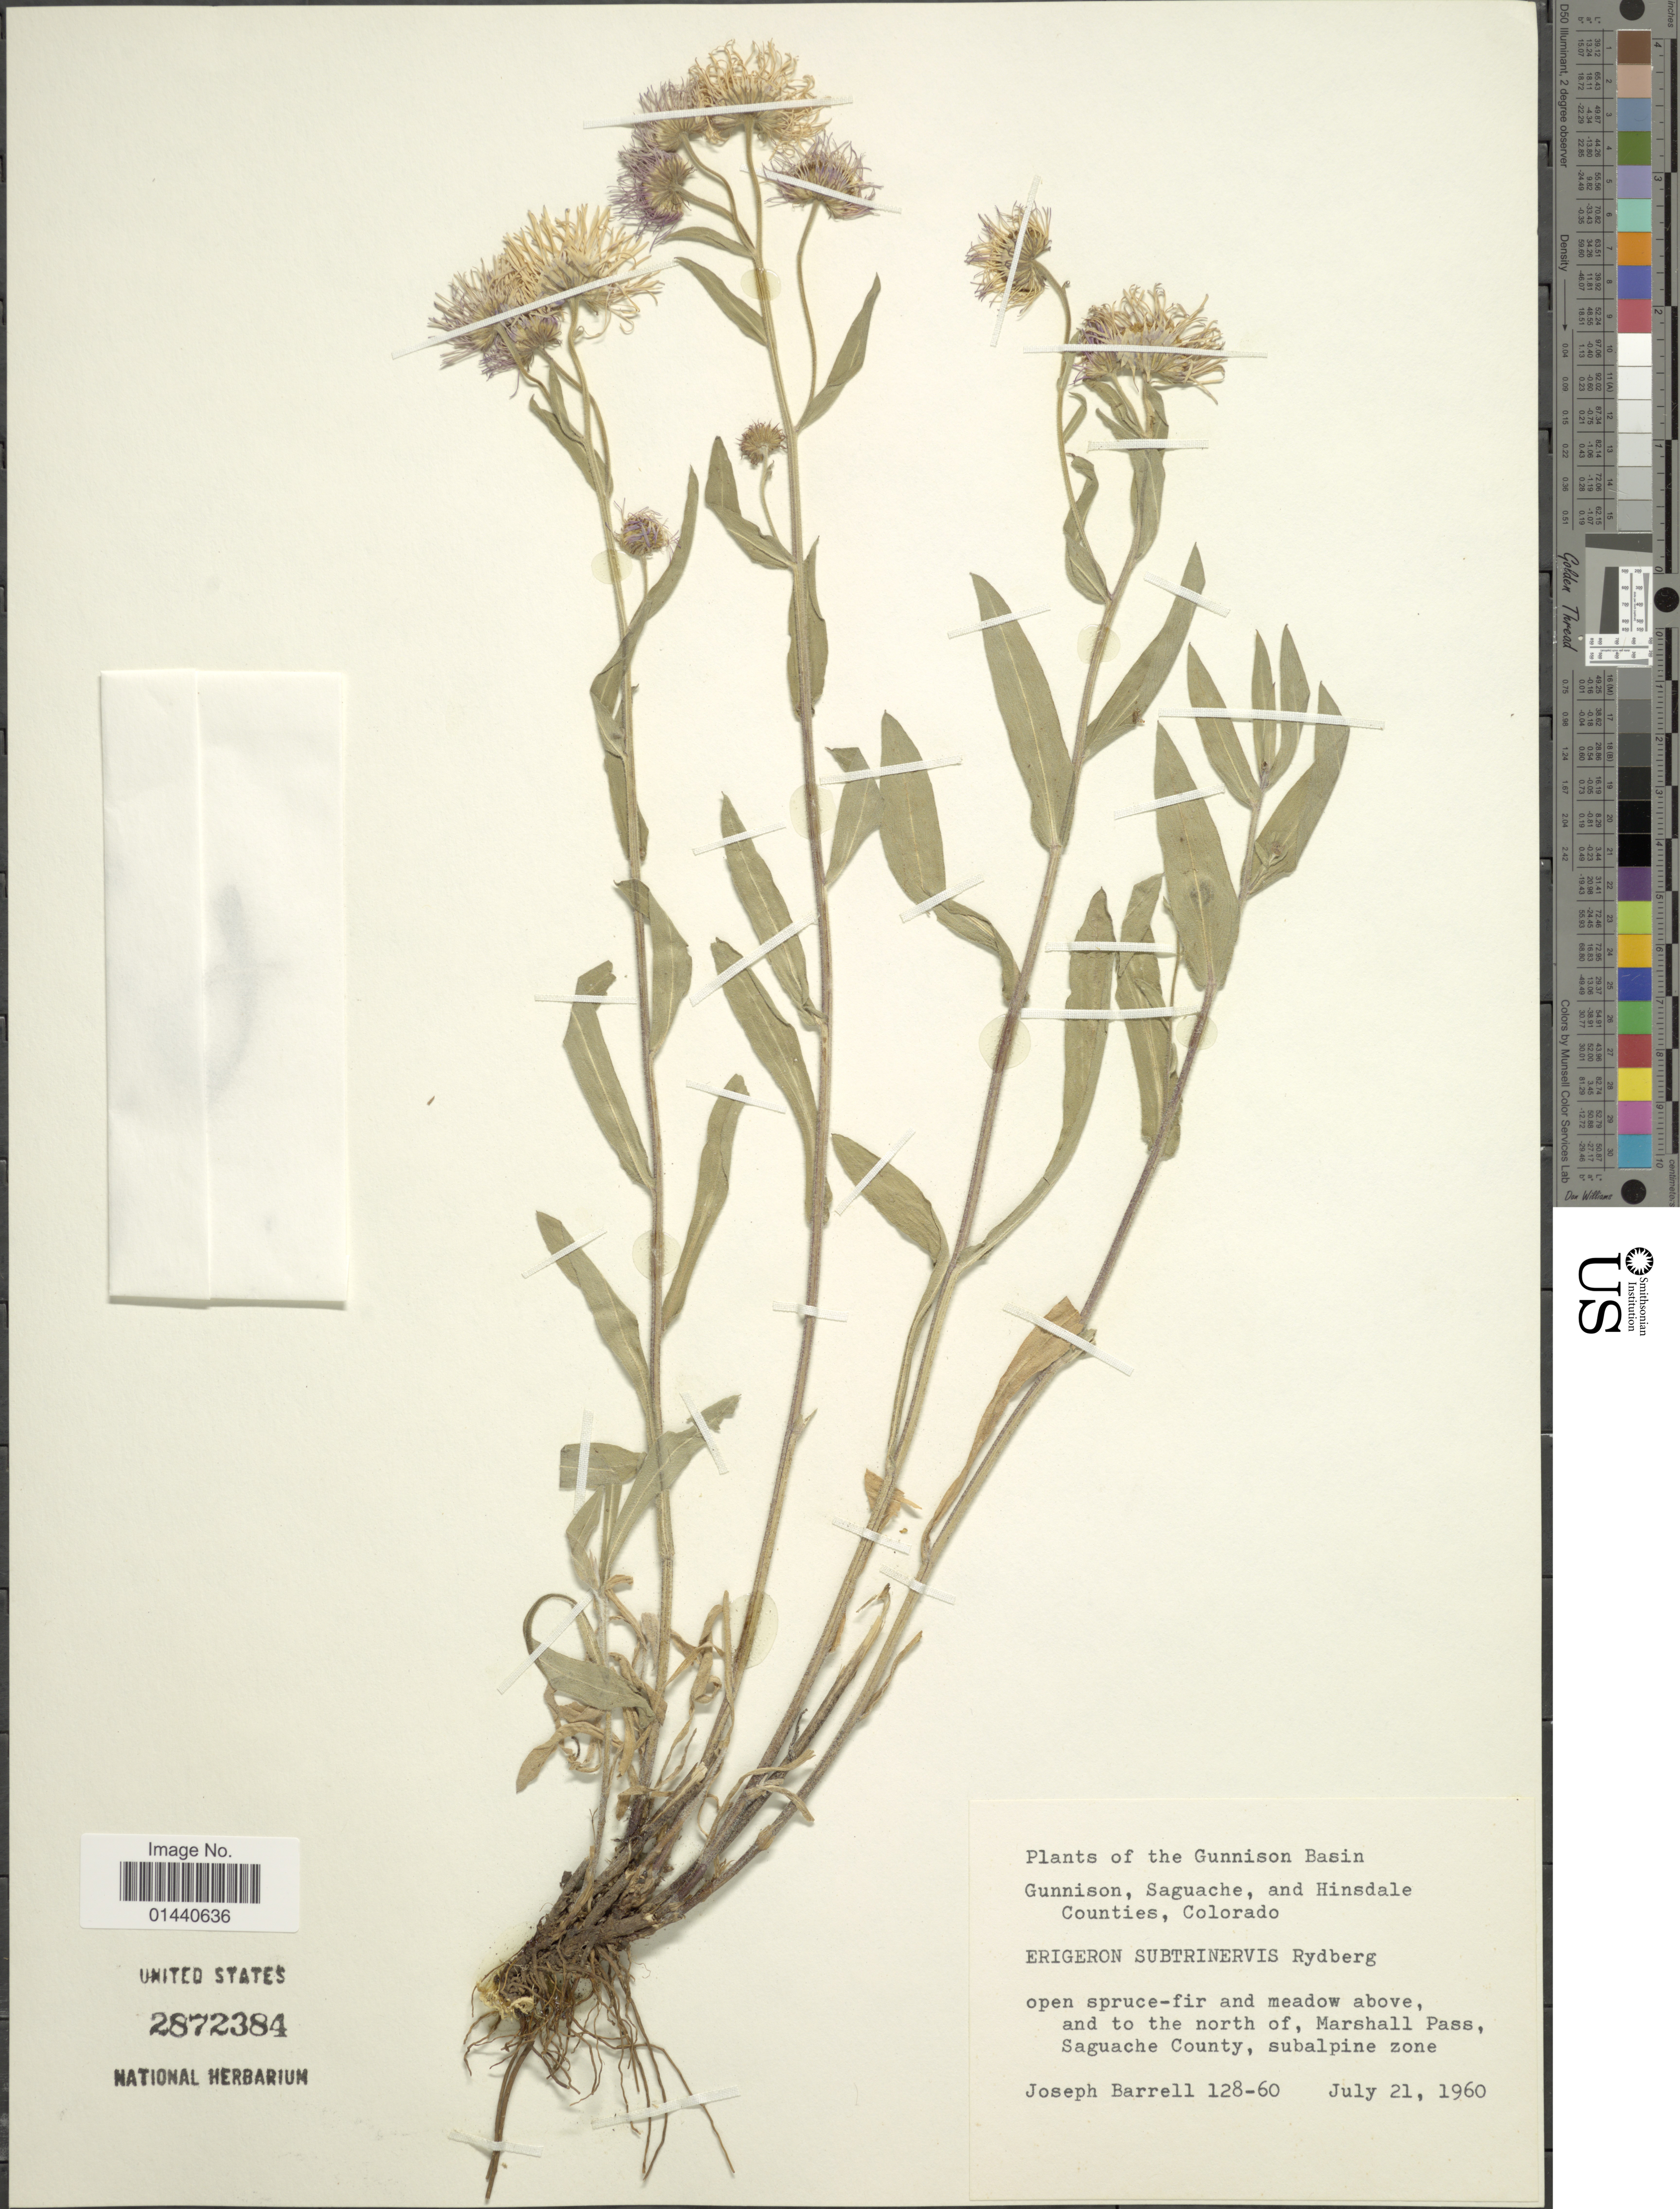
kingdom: Plantae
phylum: Tracheophyta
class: Magnoliopsida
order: Asterales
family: Asteraceae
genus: Erigeron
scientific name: Erigeron subtrinervis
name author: Rydb. ex Porter & Britton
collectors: J. Barrell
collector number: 128-60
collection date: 1960-07-21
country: United States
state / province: Colorado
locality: The Gunnison Basin, Gunnison, Saguache, and Hinsdale Counties. To the north of, Marshall Pass, Saguache County, subalpine zone.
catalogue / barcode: US 2872384